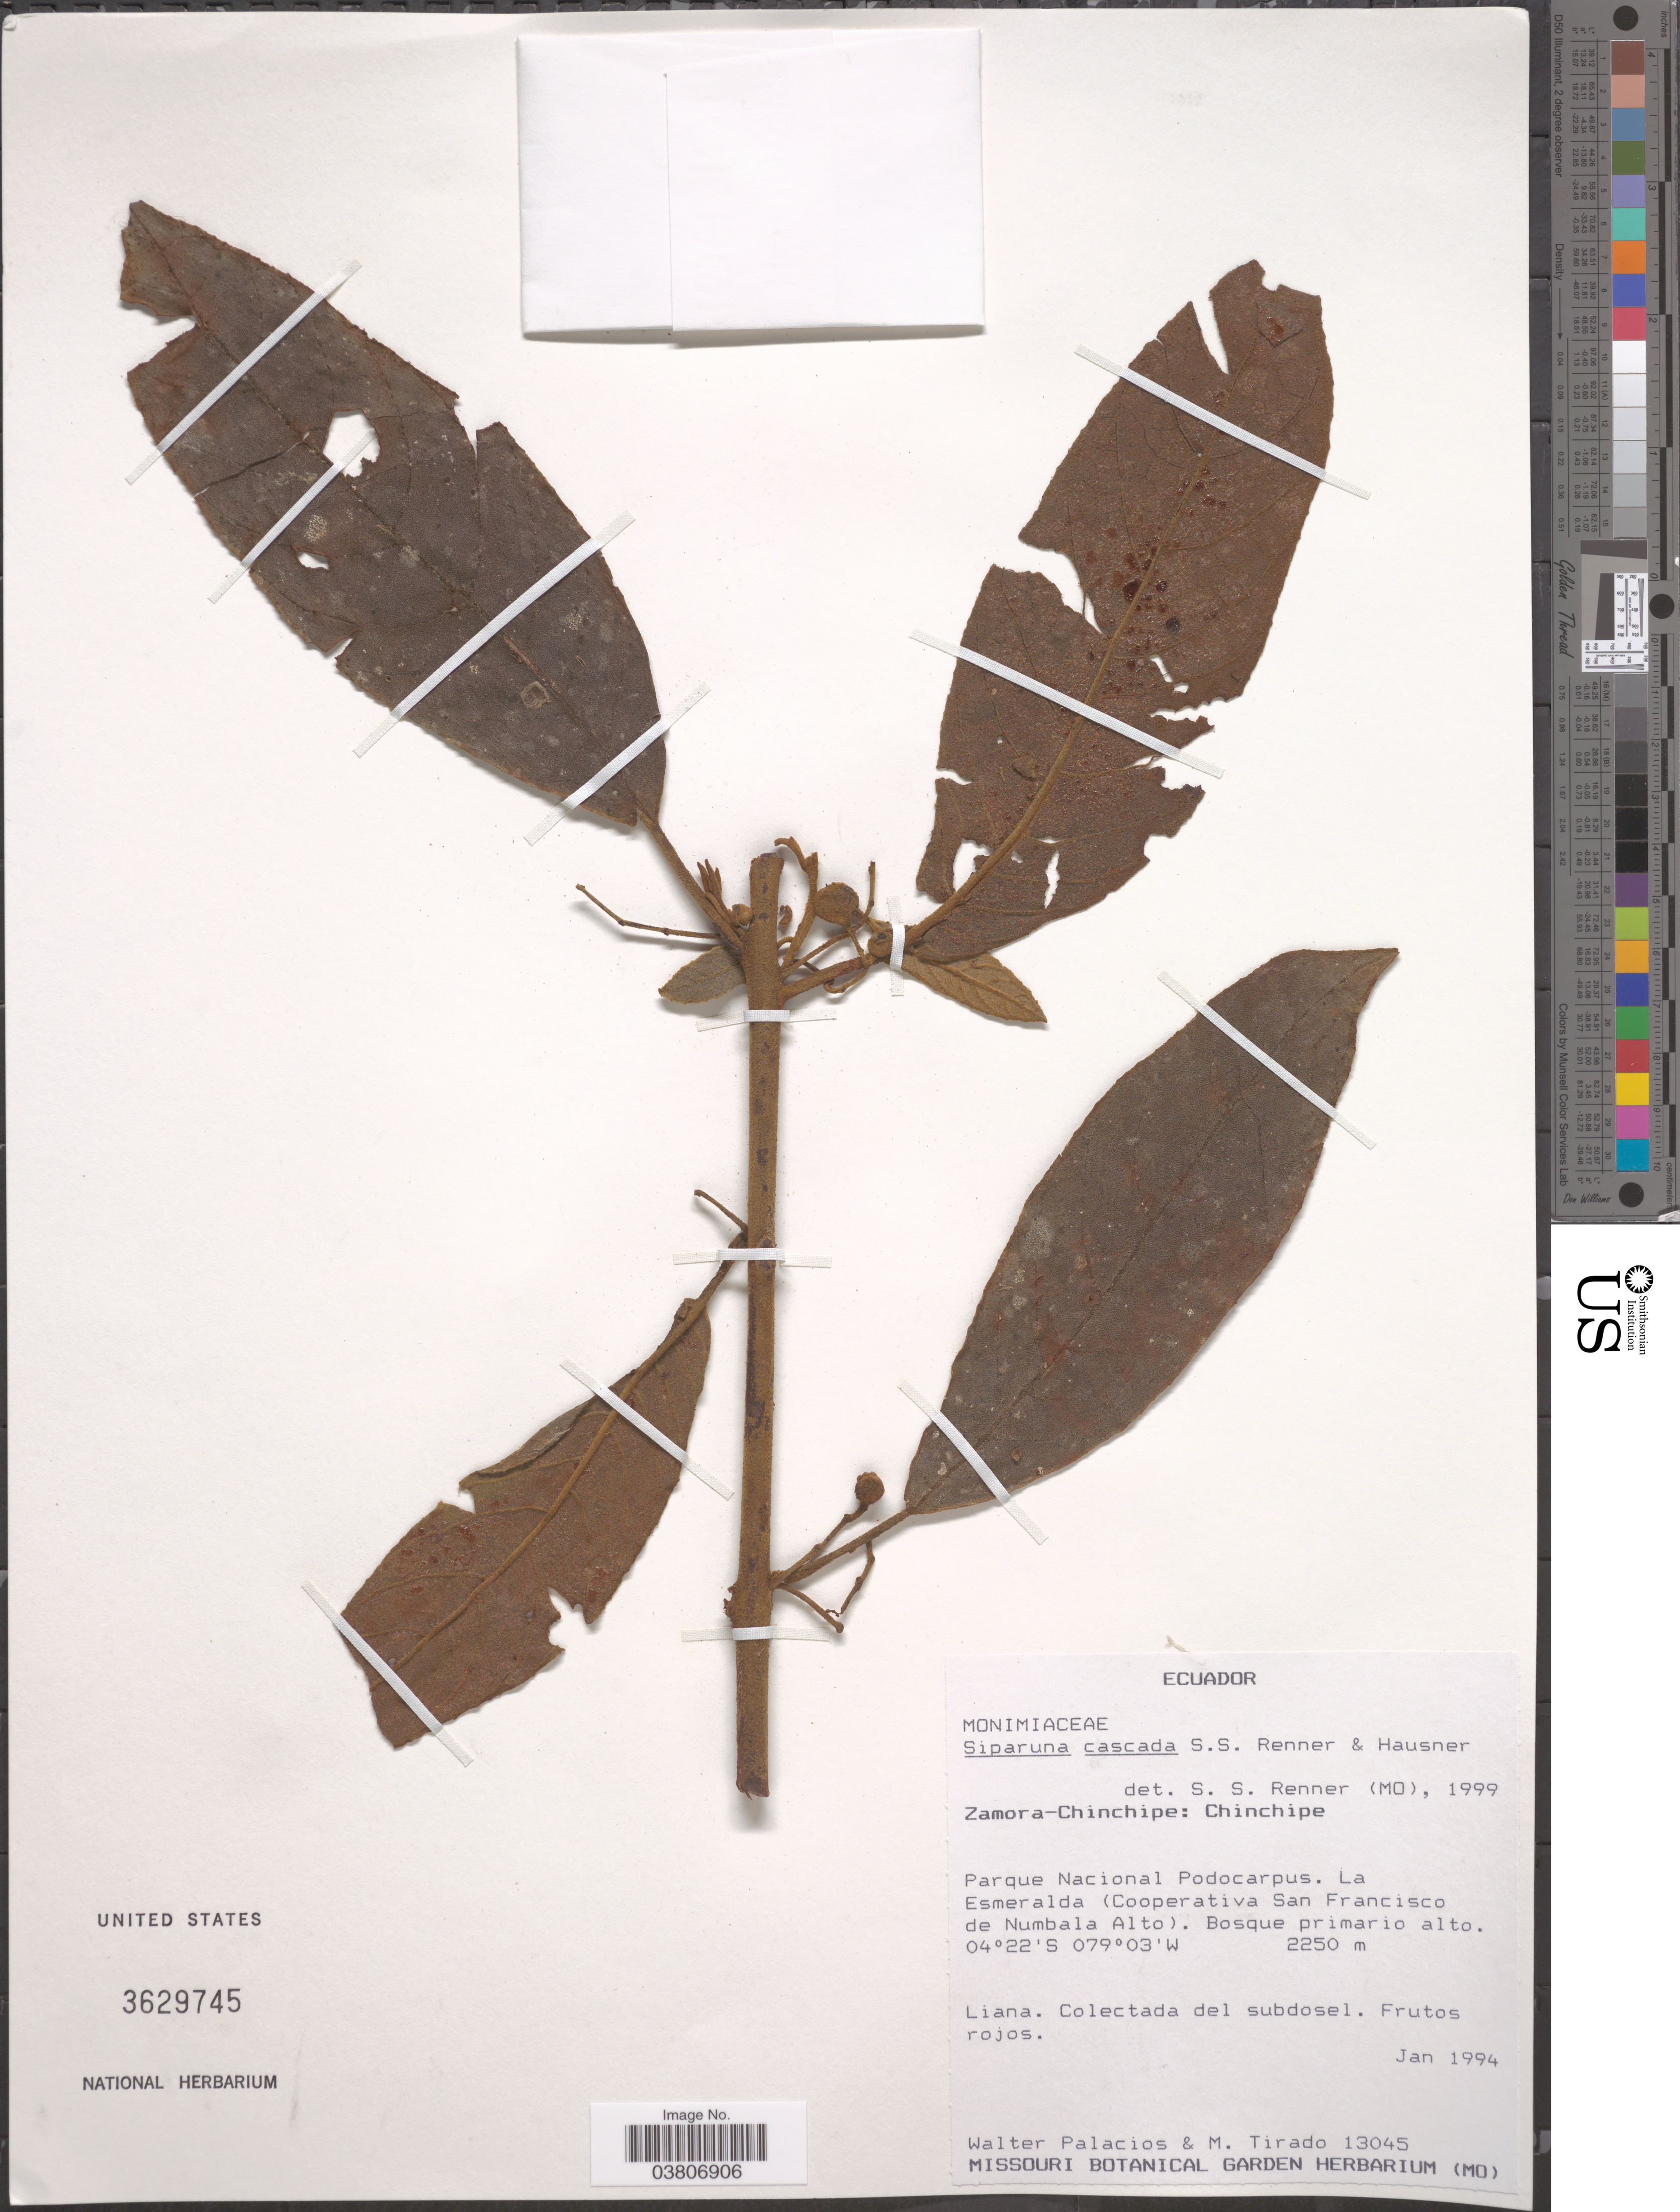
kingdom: Plantae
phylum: Tracheophyta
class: Magnoliopsida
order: Laurales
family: Siparunaceae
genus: Siparuna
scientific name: Siparuna cascada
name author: S.S. Renner & Hausner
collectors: W. Palacios & M. Tirado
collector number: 13045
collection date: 1994-01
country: Ecuador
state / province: Zamora-Chinchipe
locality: Chinchipe. Parque Nacional Podocarpus. La Esmeralda (Cooperativa San Francisco de Numbala Alto).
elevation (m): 2250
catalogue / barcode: US 3629745